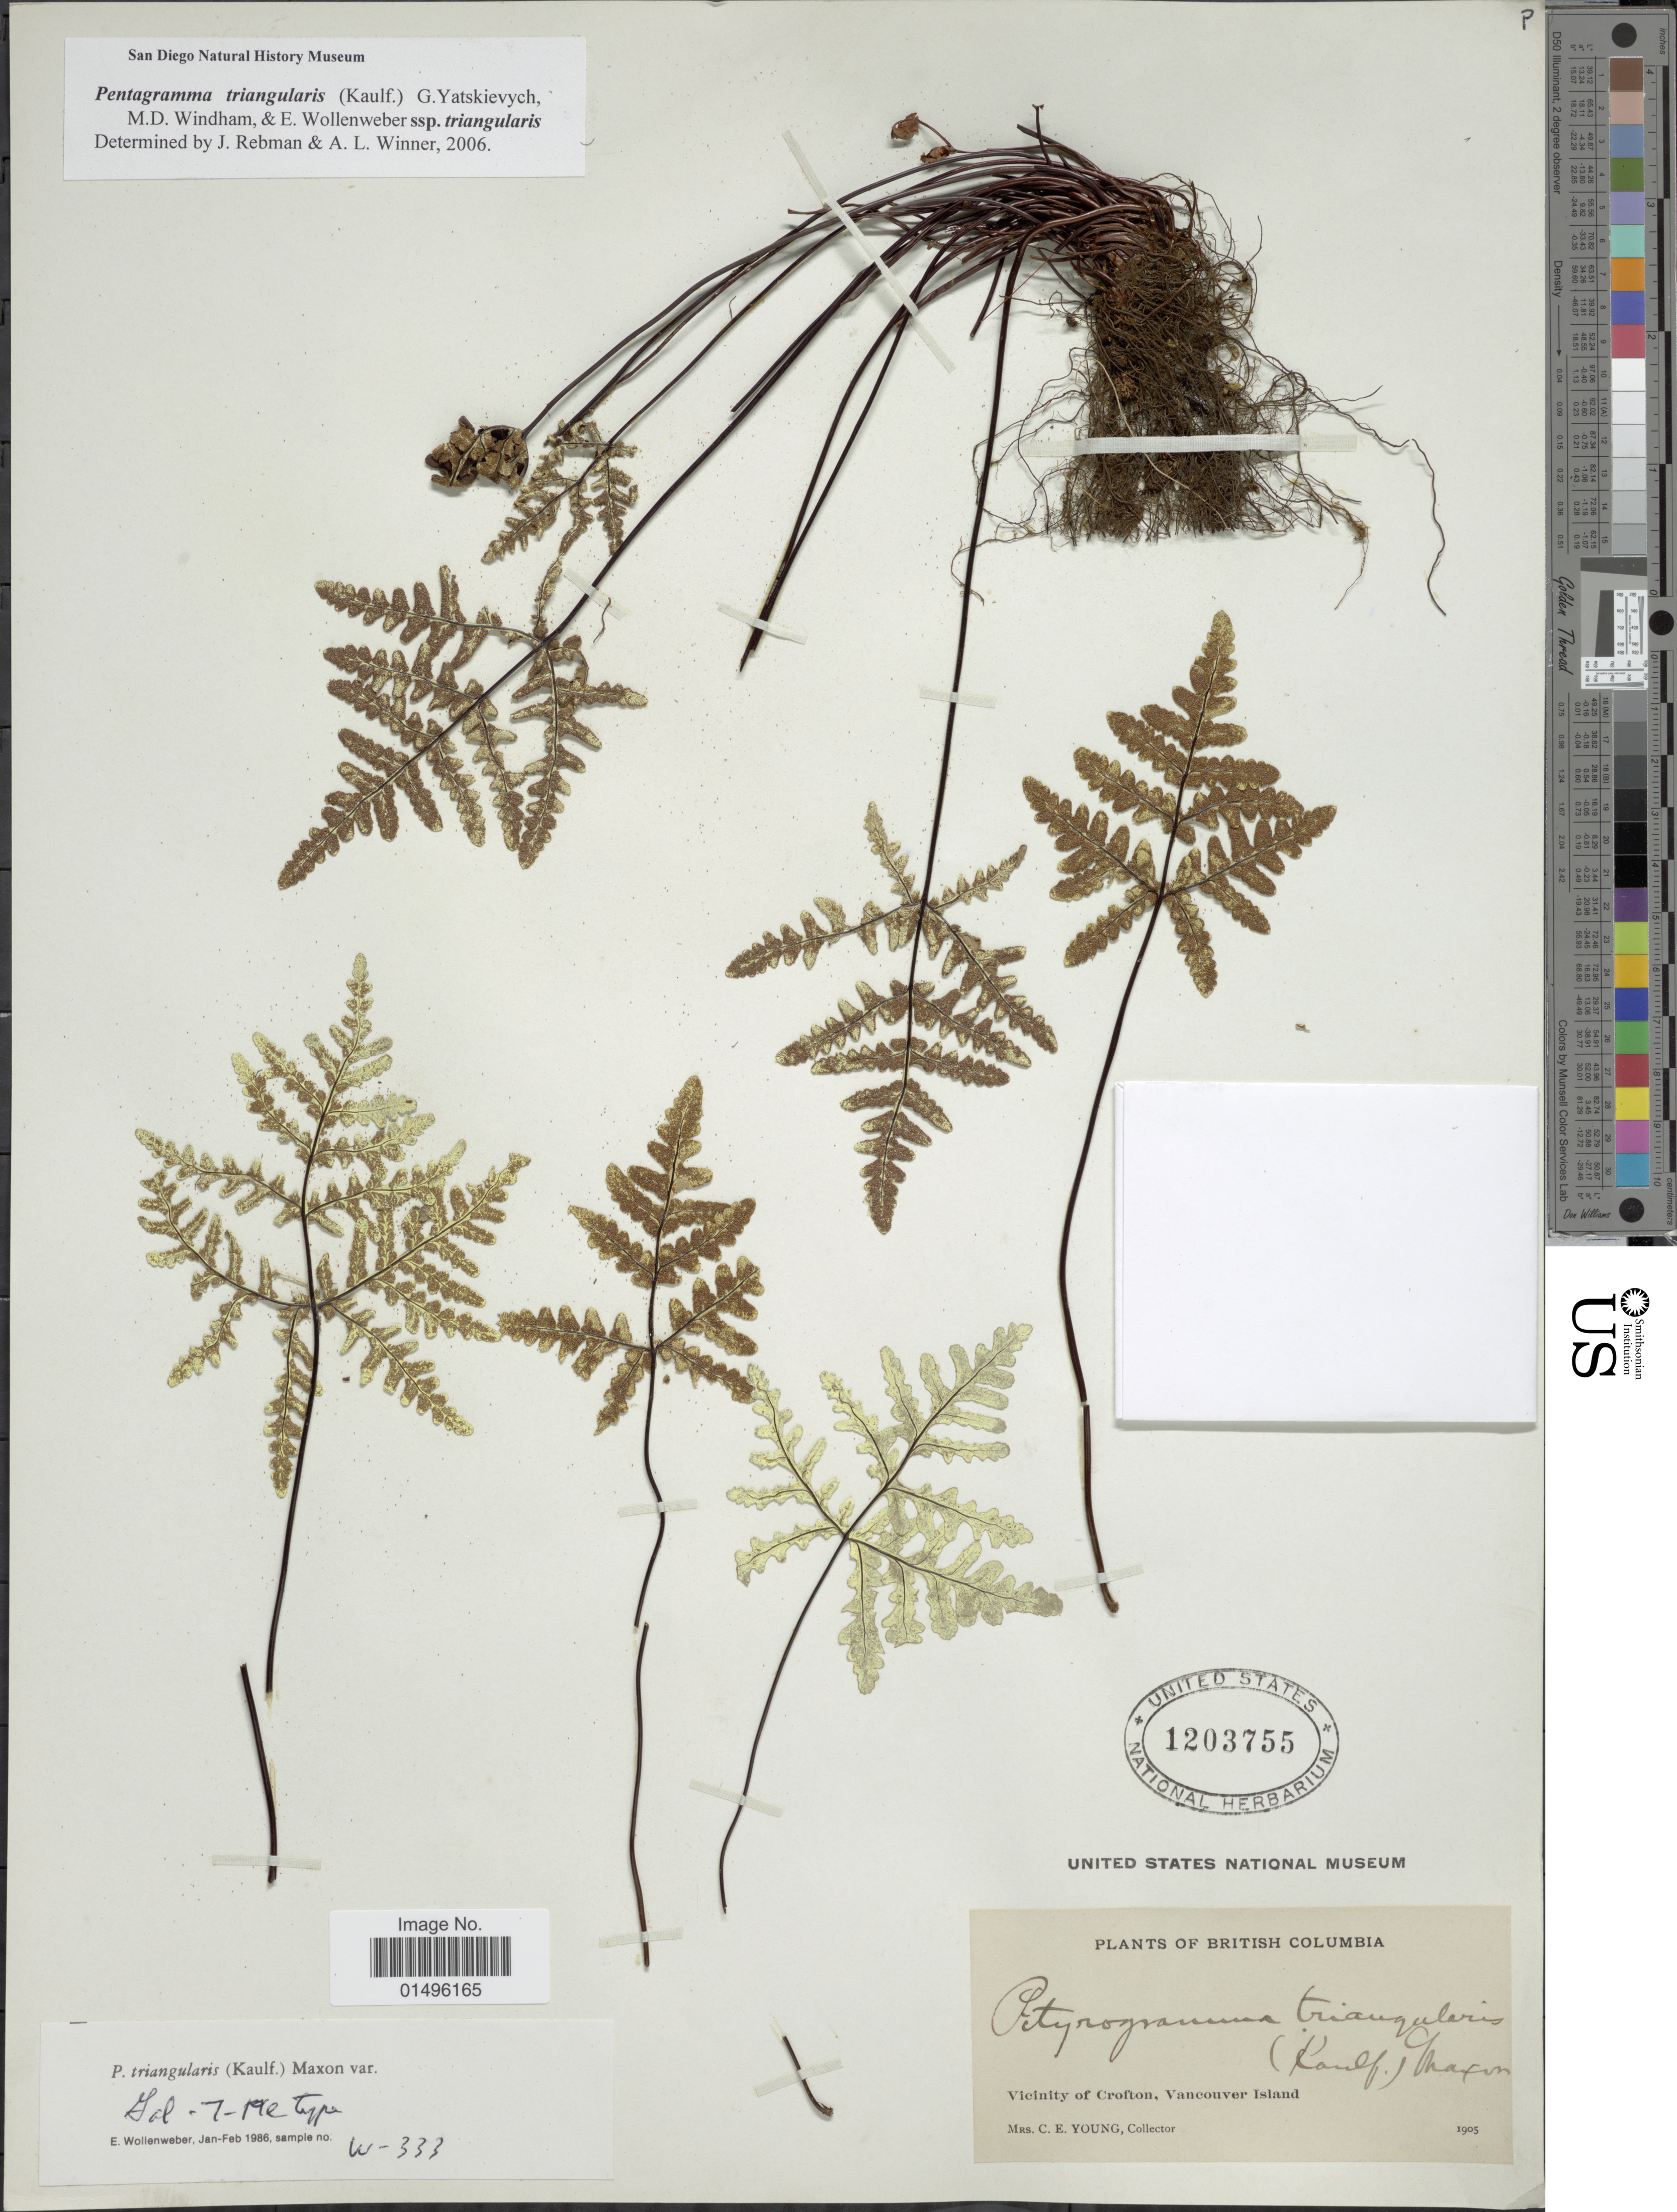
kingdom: Plantae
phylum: Tracheophyta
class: Polypodiopsida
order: Polypodiales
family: Pteridaceae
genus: Pentagramma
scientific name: Pentagramma triangularis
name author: (Kaulf.) Yatsk. et al.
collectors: C. Young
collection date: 1905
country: Canada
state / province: British Columbia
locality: Vicinity of Crofton, Vancouver Island.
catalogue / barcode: US 1203755